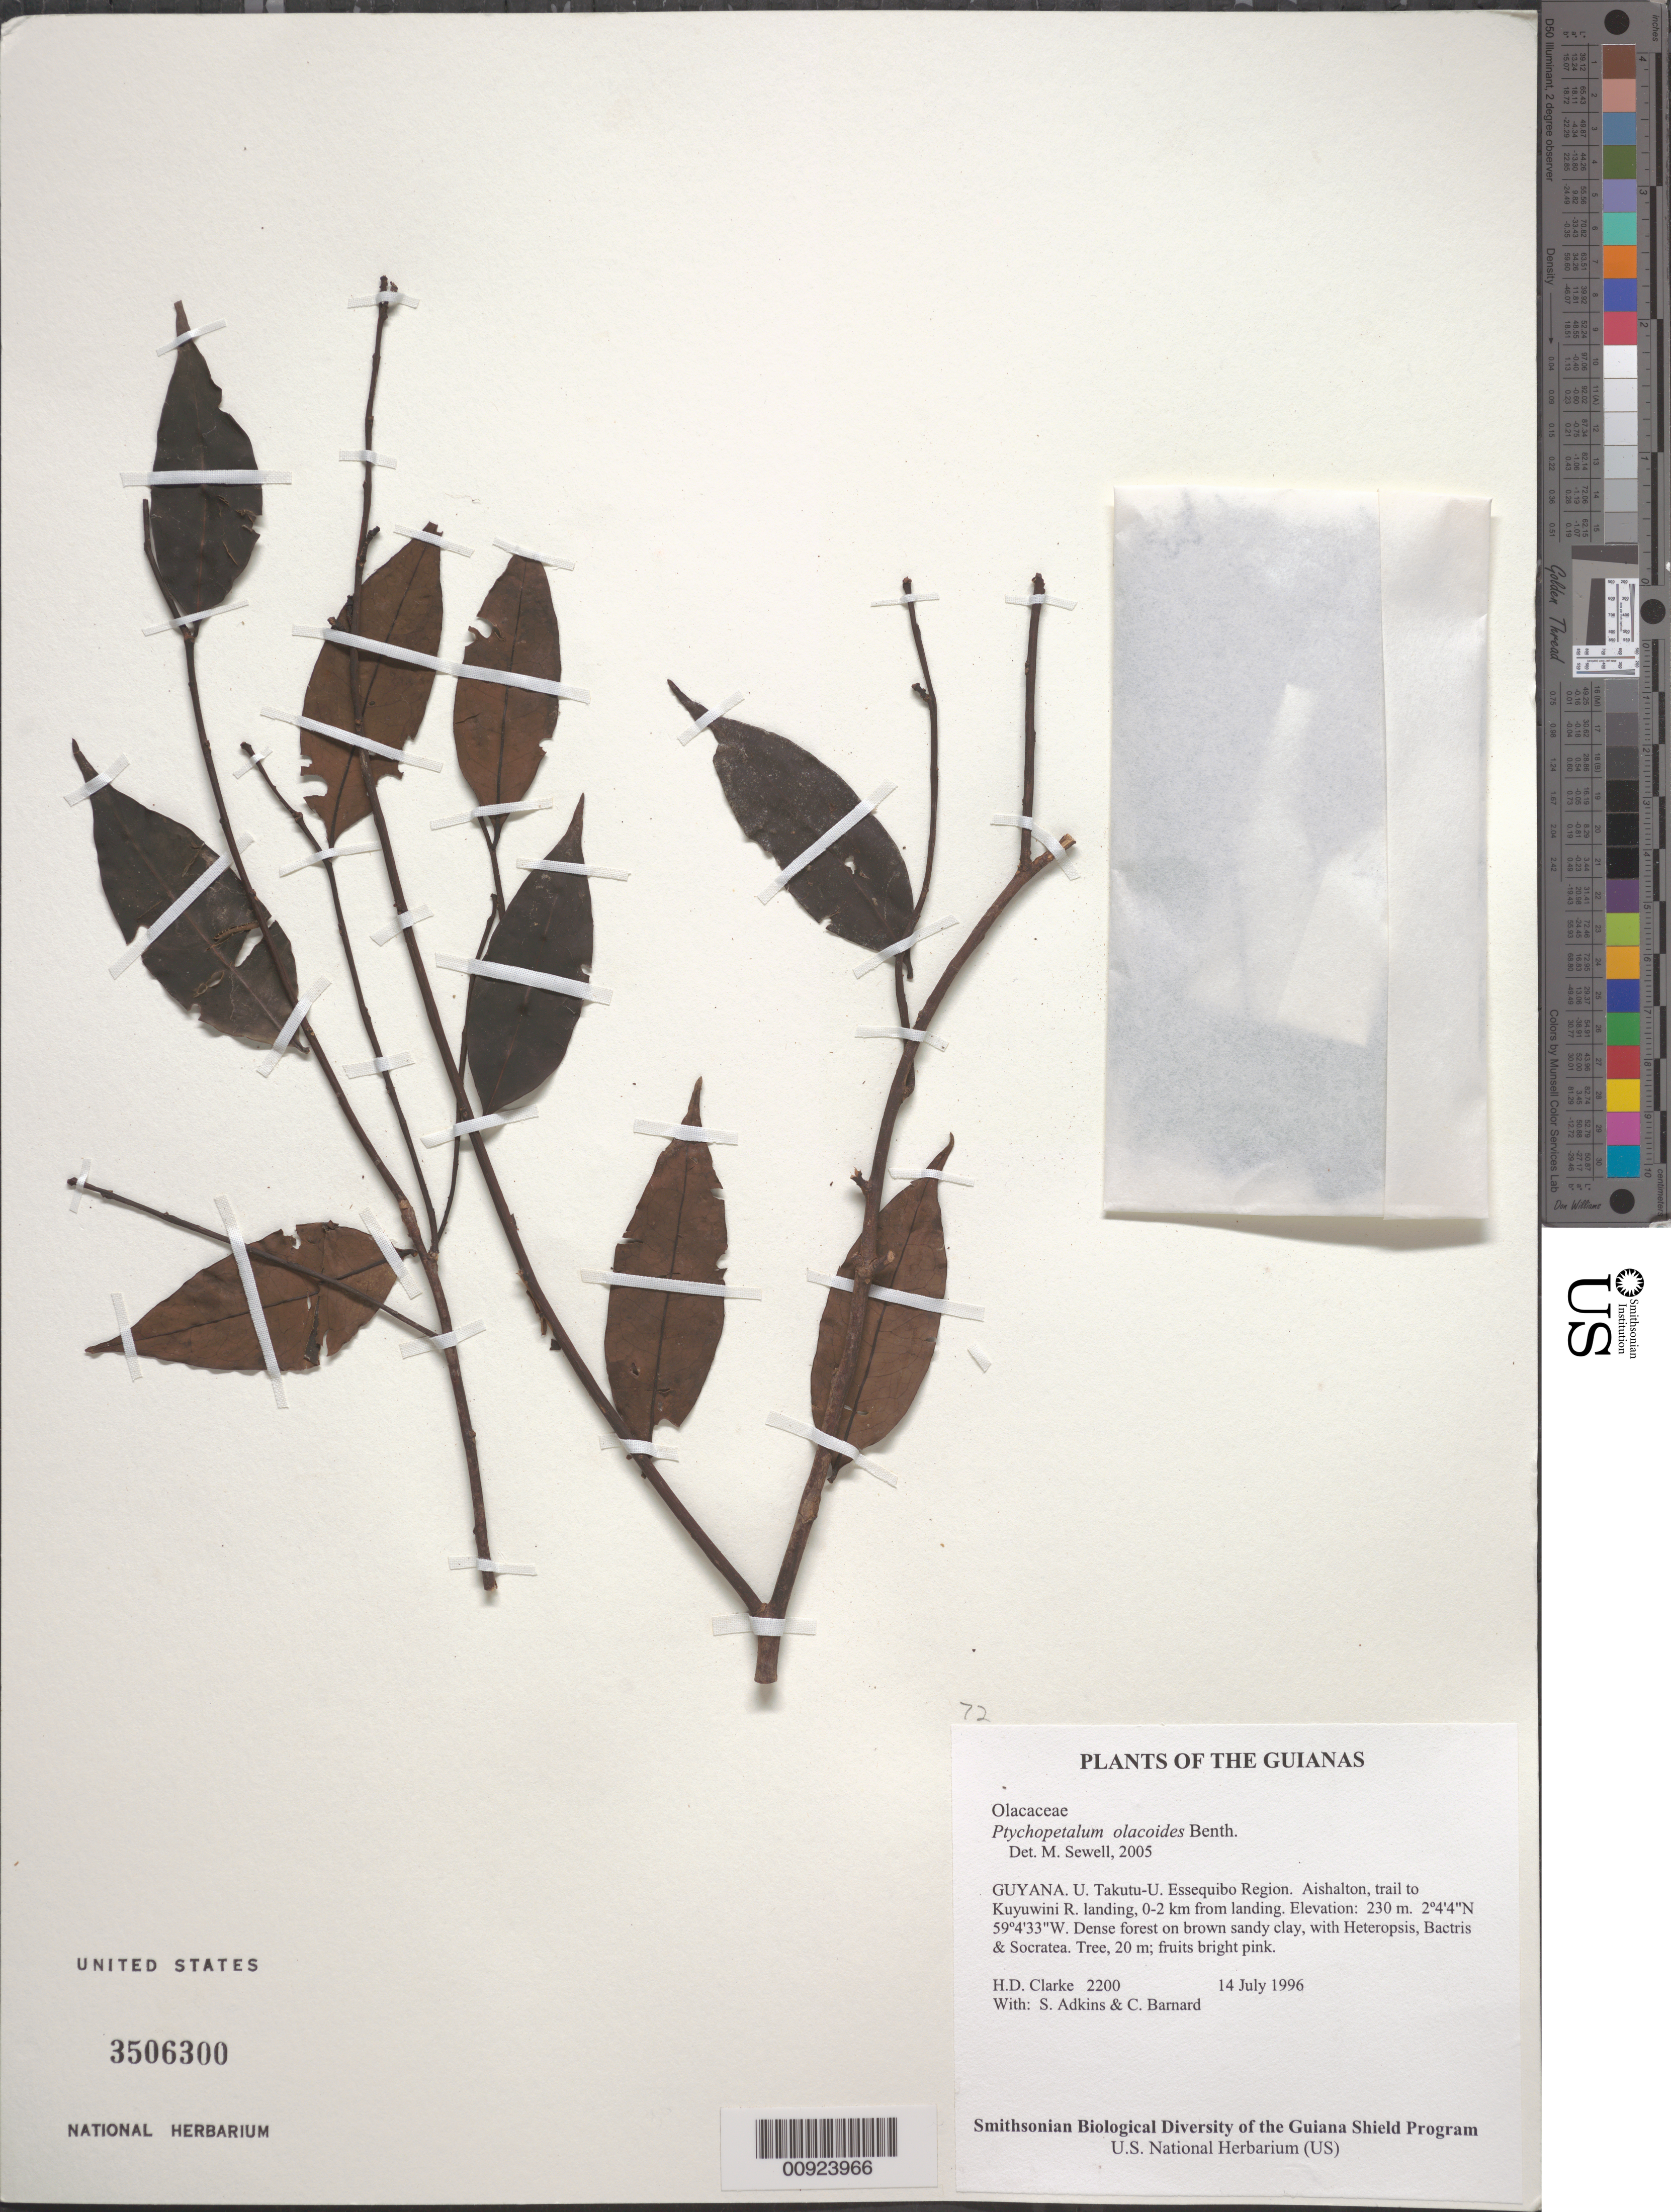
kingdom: Plantae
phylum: Tracheophyta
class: Magnoliopsida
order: Santalales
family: Olacaceae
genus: Ptychopetalum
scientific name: Ptychopetalum olacoides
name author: Benth.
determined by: Sewell, M.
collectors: H. D. Clarke, S. Adkins & C. Bernard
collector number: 2200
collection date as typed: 14 July 1996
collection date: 1996-07-14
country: Guyana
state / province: U. Takutu-U. Essequibo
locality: Aishalton, trail to Kuyuwini R. landing, 0-2 km from landing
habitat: Dense forest on brown sandy clay, with Heteropsis, Bactris & Socratea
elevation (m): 230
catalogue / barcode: US 3506300